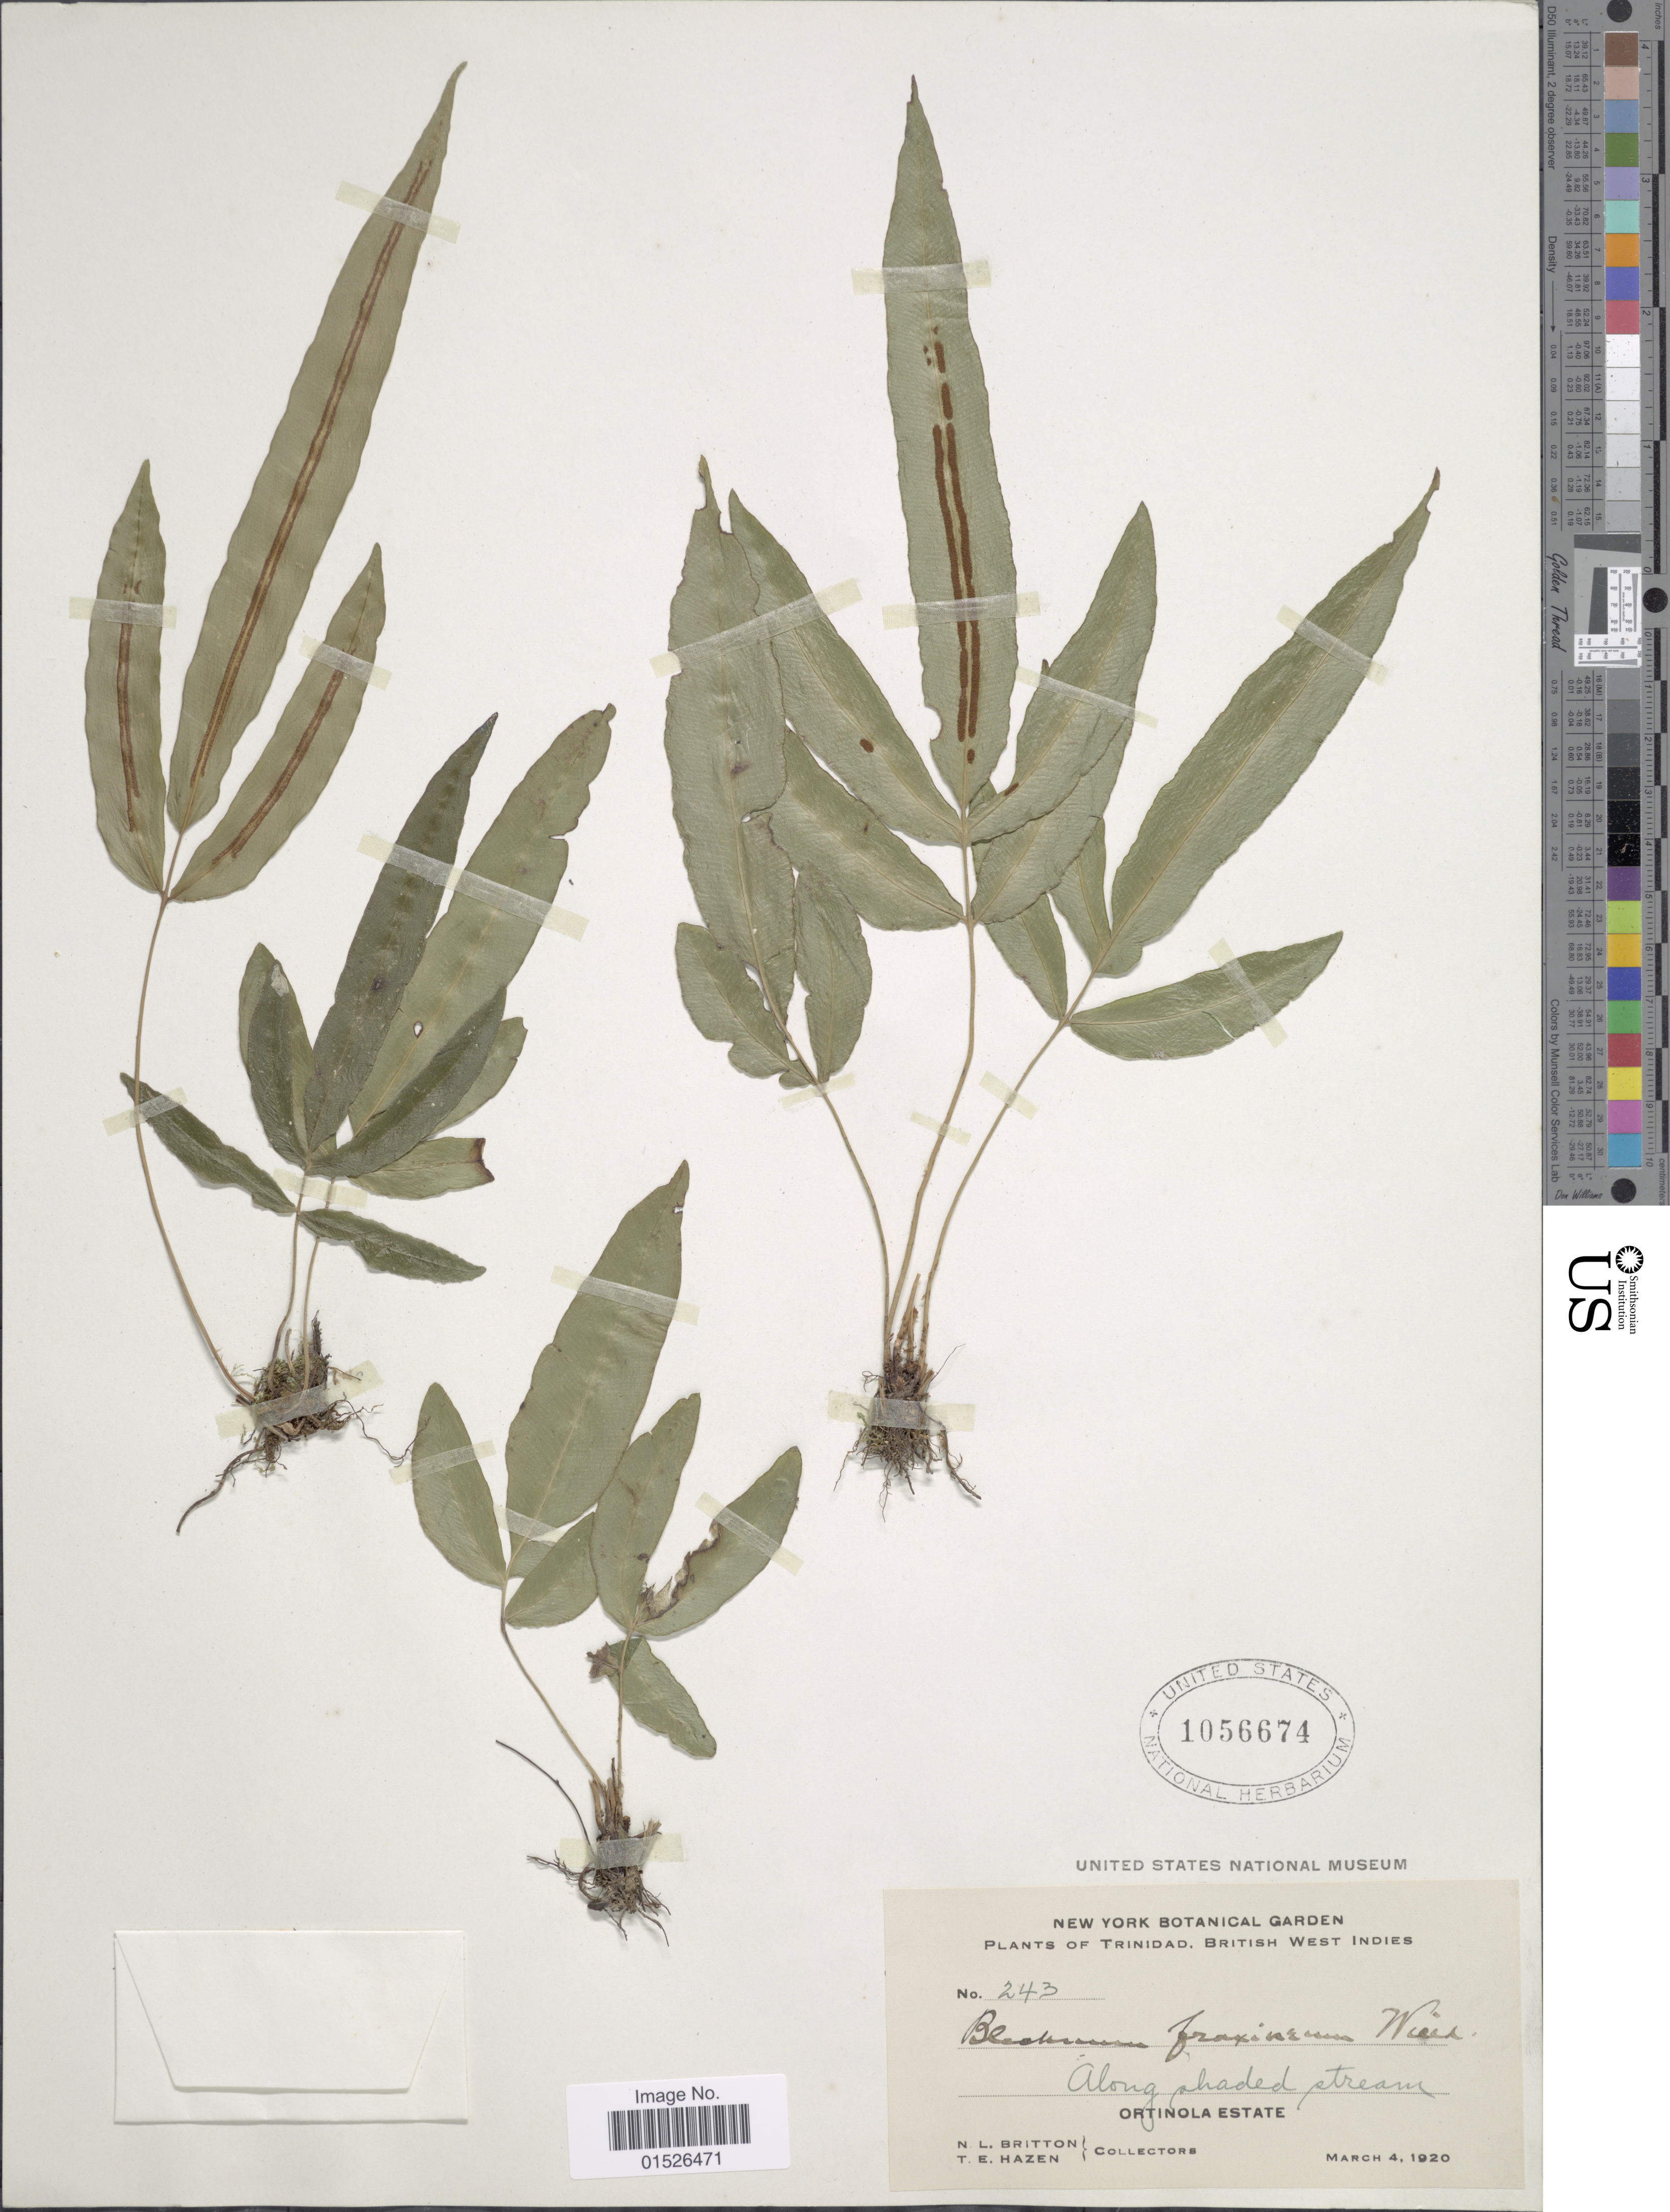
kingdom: Plantae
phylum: Tracheophyta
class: Polypodiopsida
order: Polypodiales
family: Blechnaceae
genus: Blechnum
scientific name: Blechnum meridense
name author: Klotzsch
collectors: N. Britton & T. E. Hazen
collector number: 243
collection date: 1920-03-04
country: Trinidad and Tobago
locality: Trinidad. British West Indies. Ortinola Estate.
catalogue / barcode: US 1056674